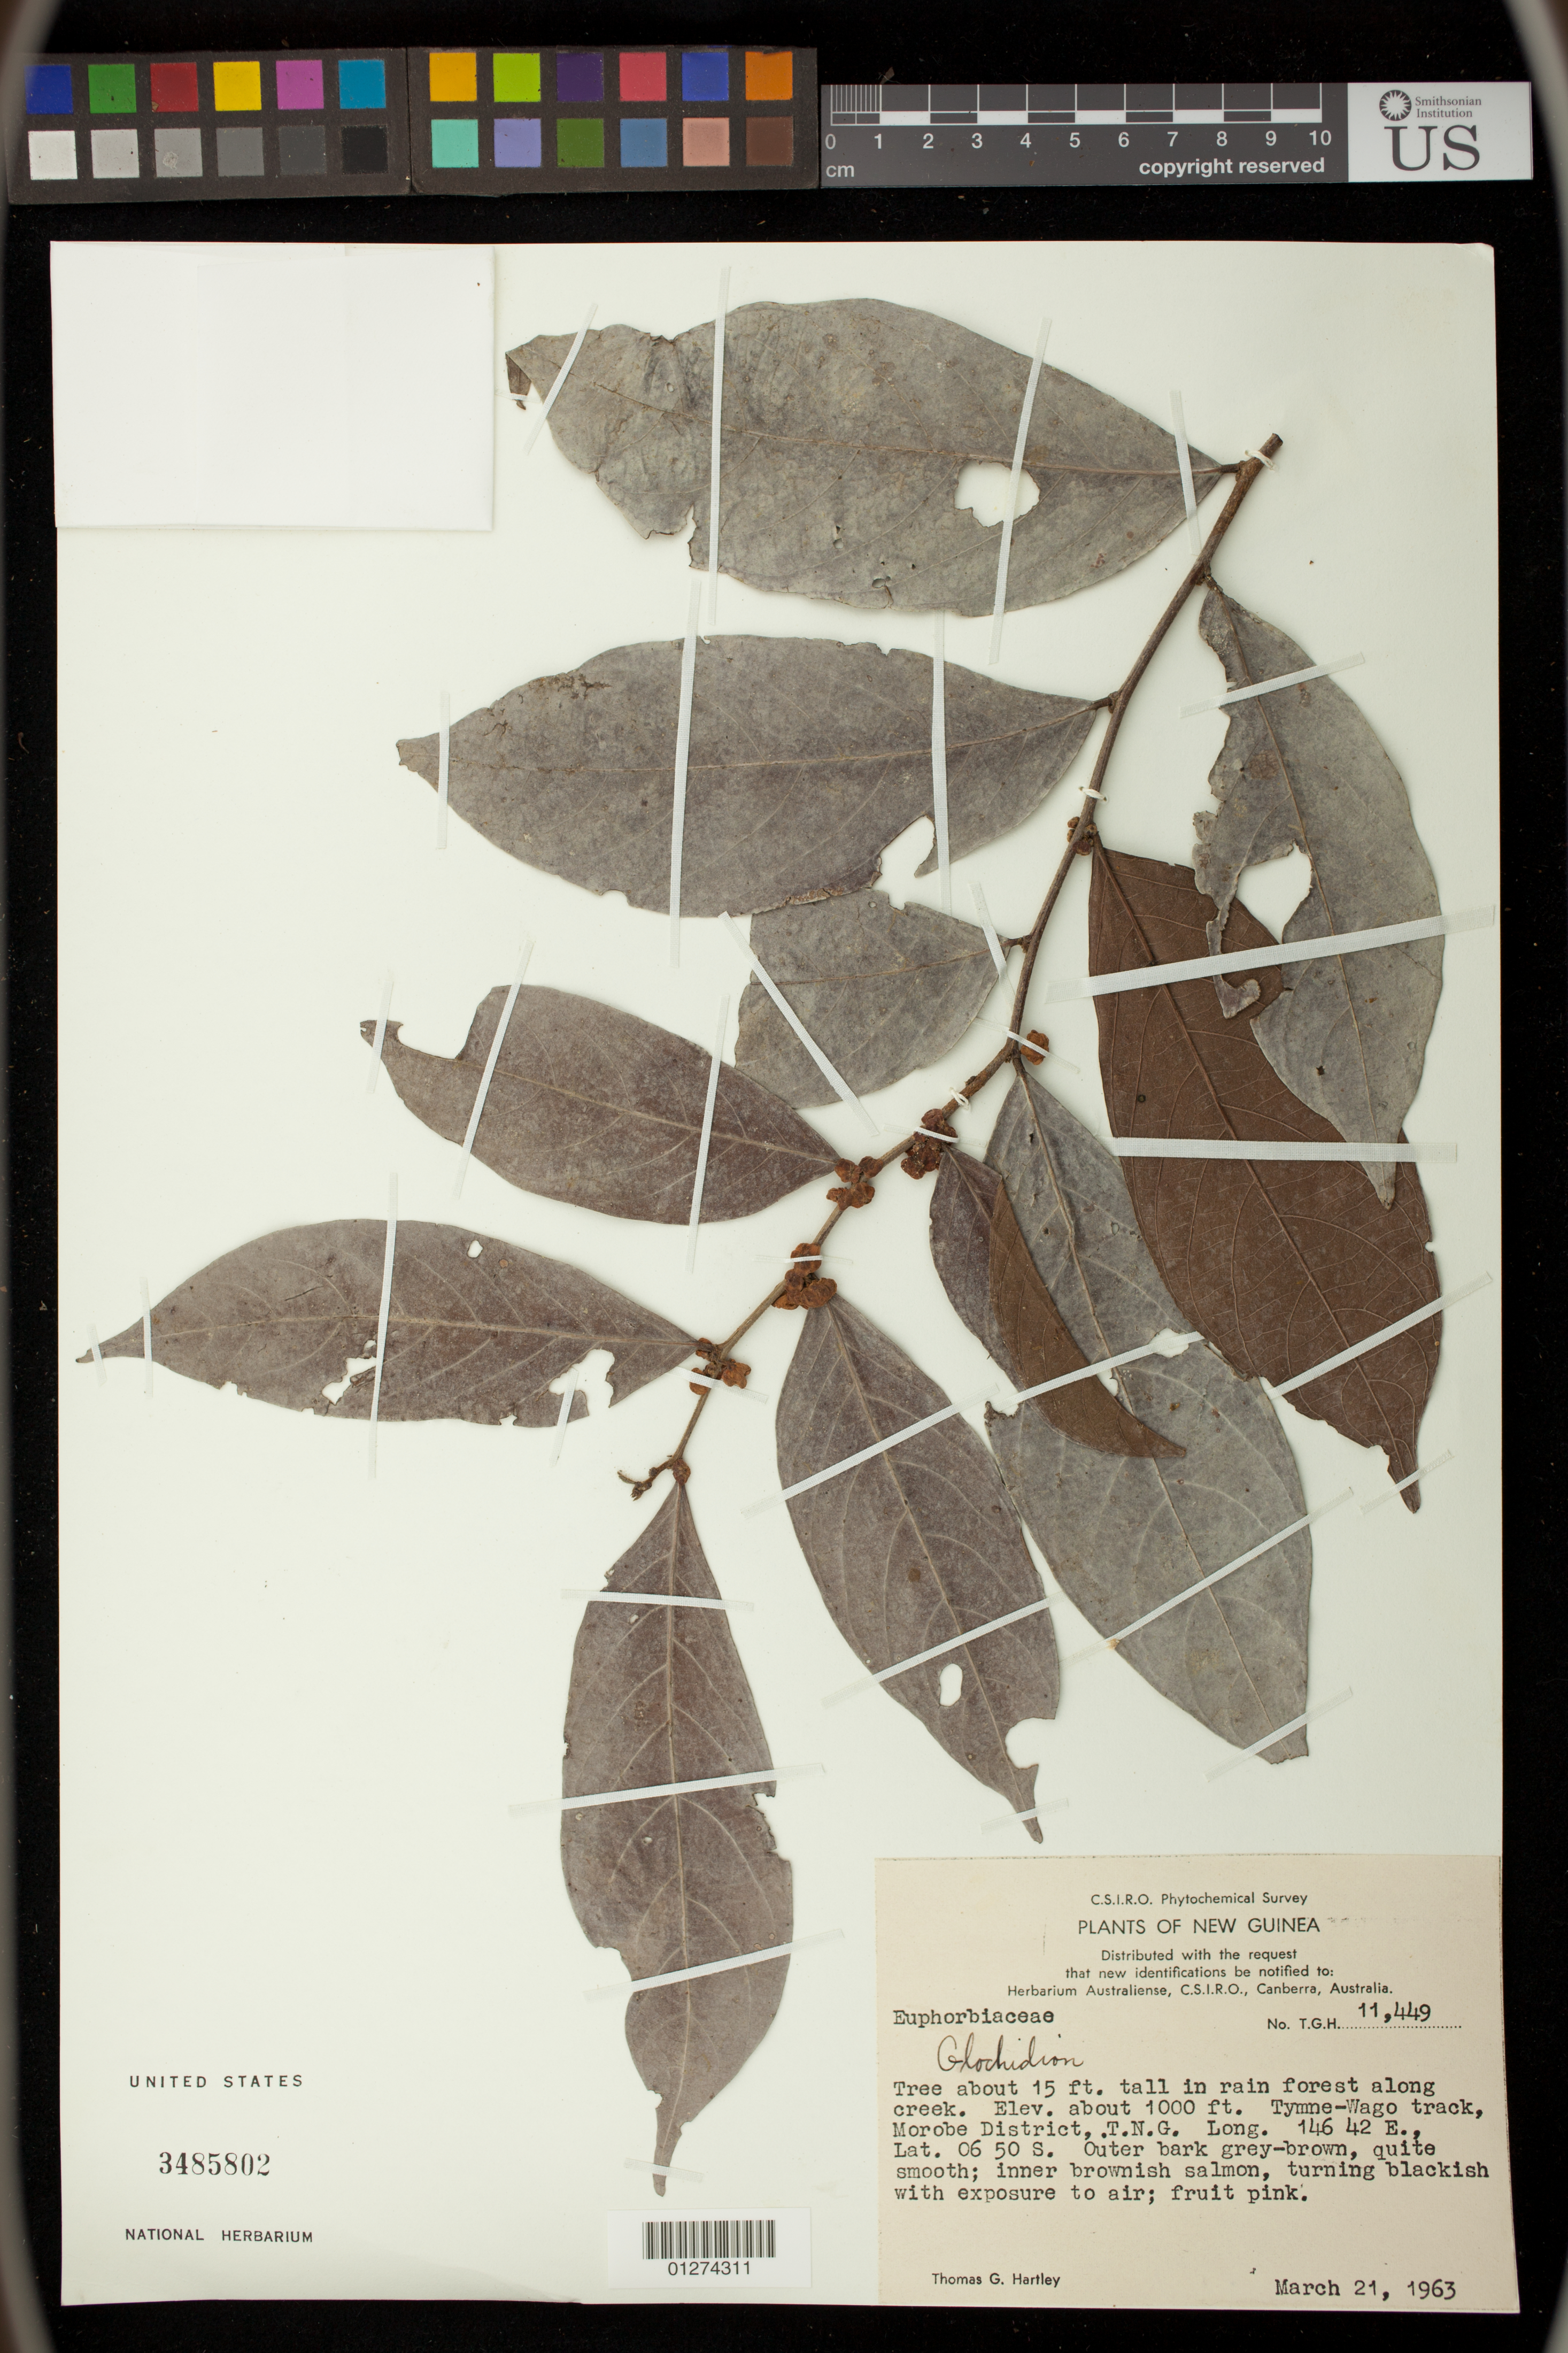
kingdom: Plantae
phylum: Tracheophyta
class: Magnoliopsida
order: Malpighiales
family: Phyllanthaceae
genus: Glochidion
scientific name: Glochidion sp.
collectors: T. G. Hartley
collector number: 11449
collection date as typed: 21 Mar 1963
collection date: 1963-03-21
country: Papua New Guinea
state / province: Morobe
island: New Guinea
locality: Tymne-Wago Track.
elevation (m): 305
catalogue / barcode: US 3485802